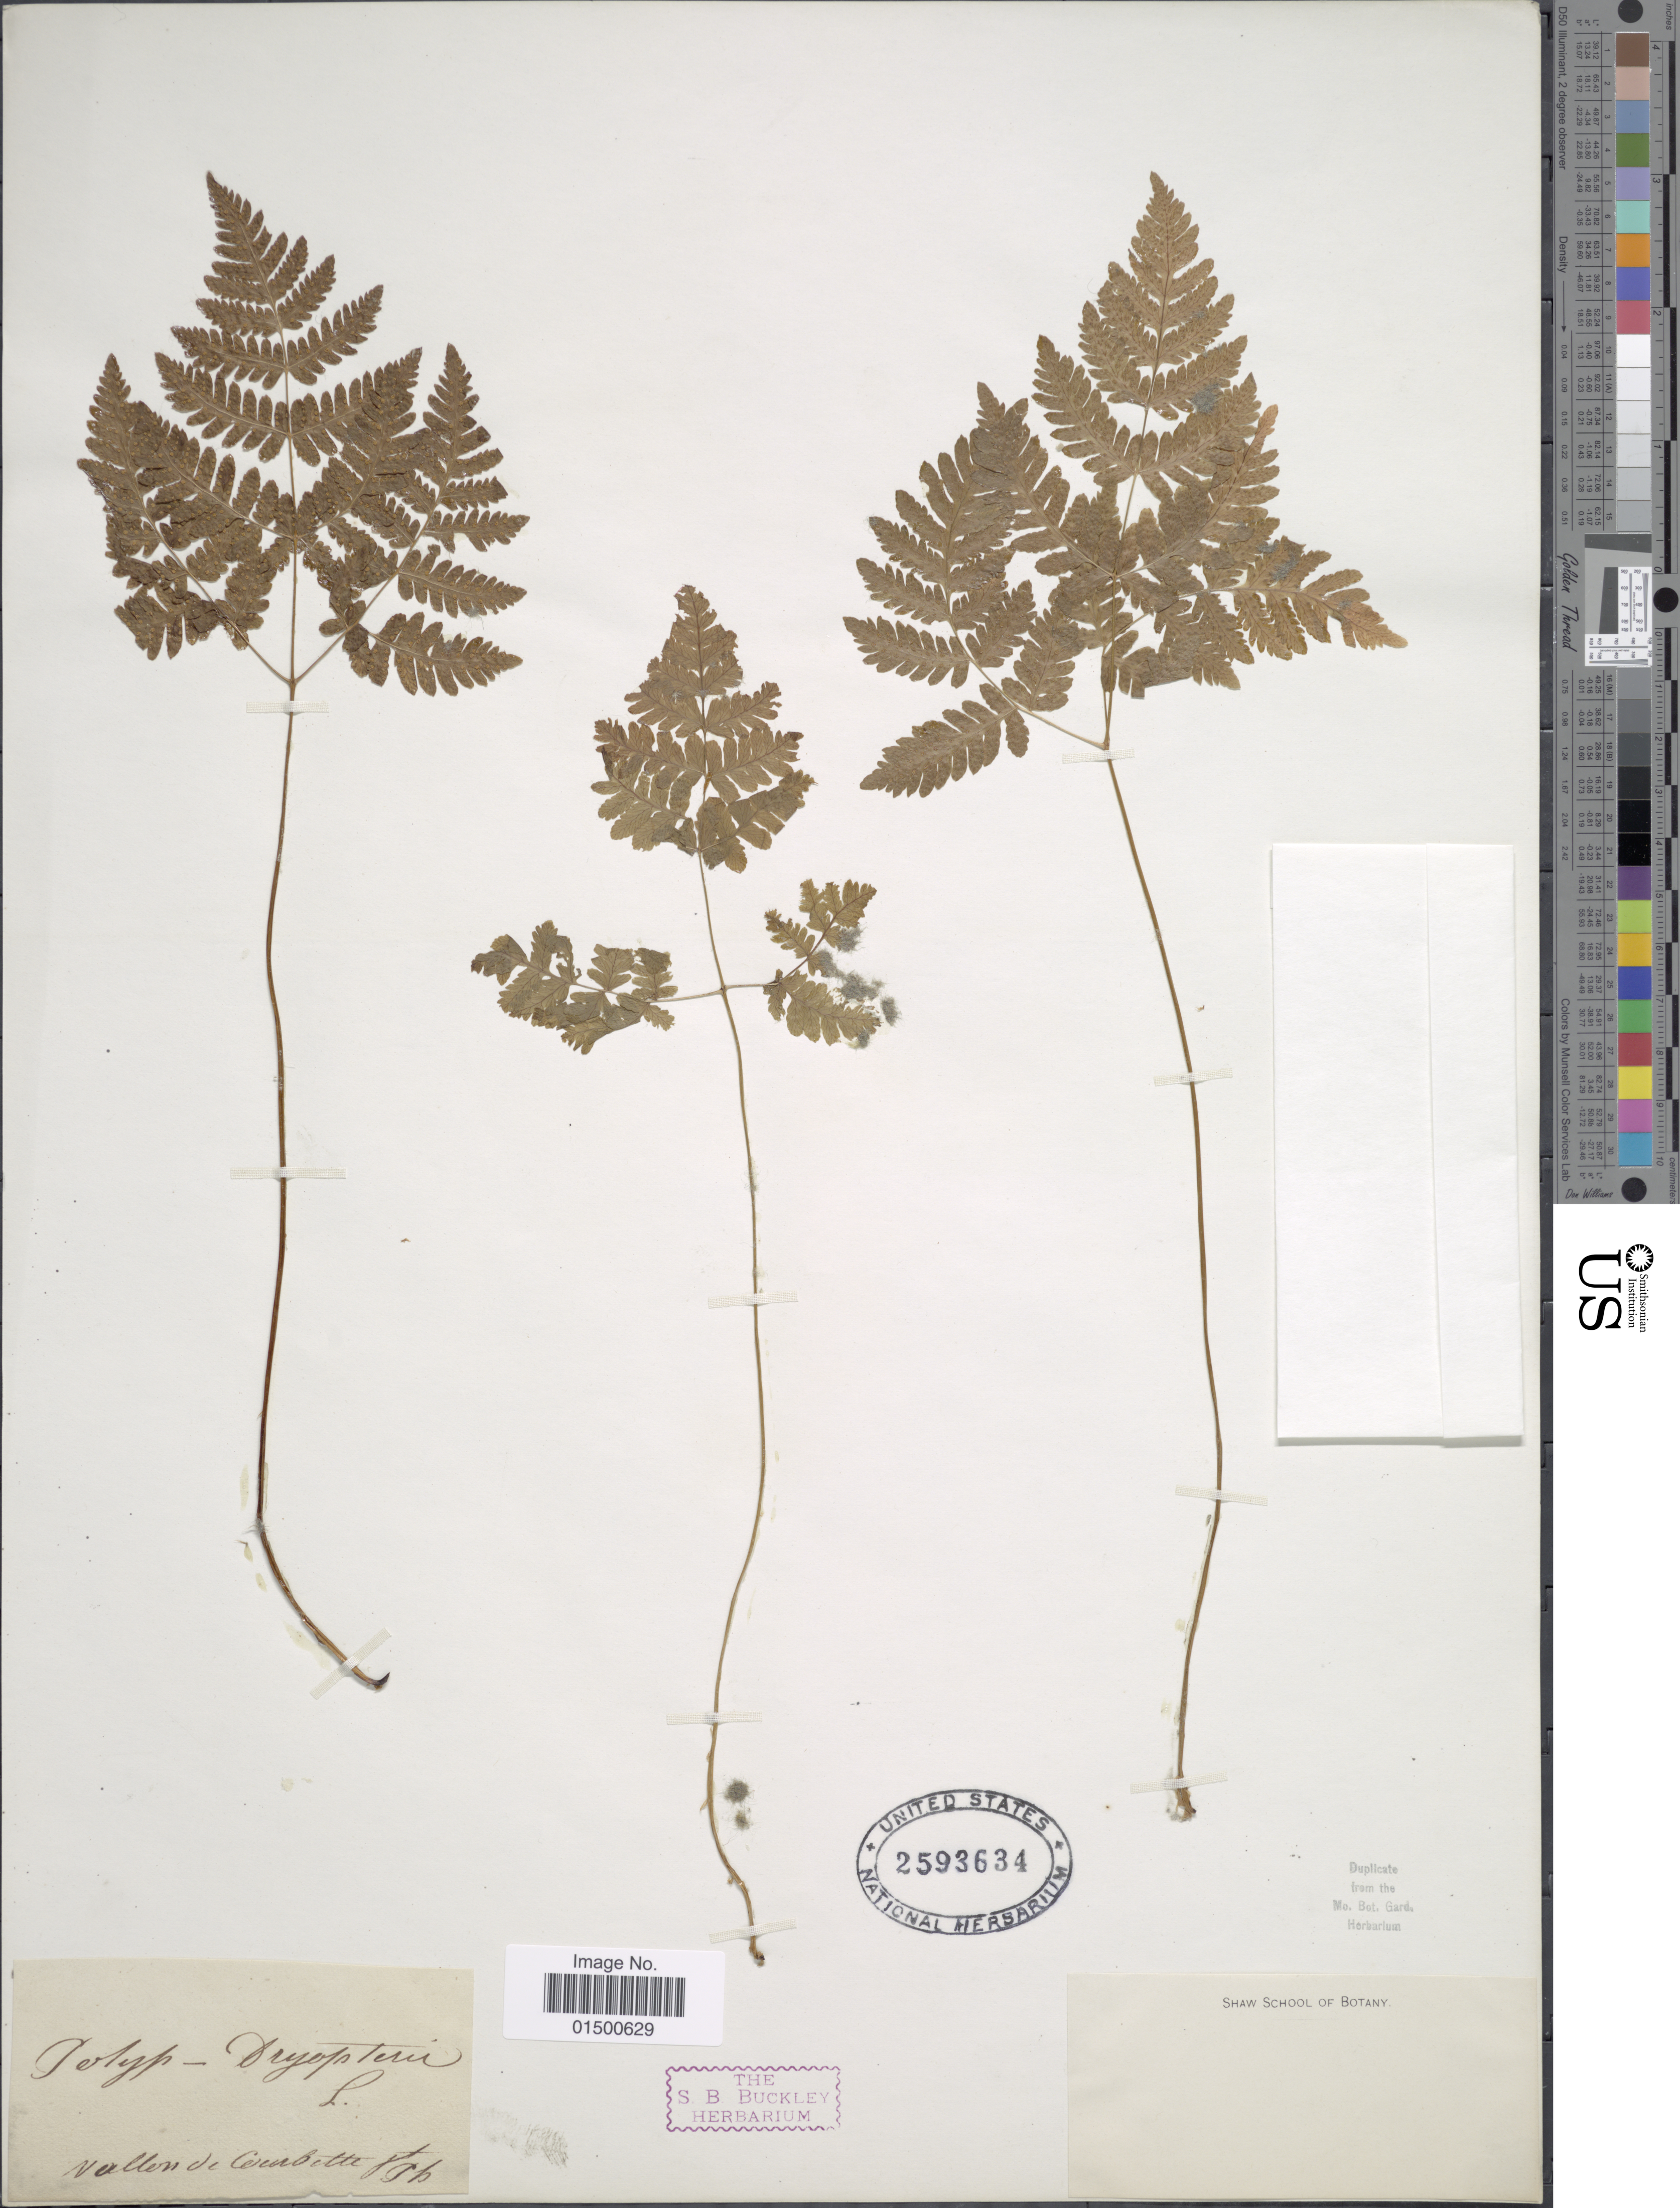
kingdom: Plantae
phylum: Tracheophyta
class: Polypodiopsida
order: Polypodiales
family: Cystopteridaceae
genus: Gymnocarpium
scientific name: Gymnocarpium disjunctum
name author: (Rupr.) Ching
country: France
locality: Vallon de Combette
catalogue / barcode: US 2593634